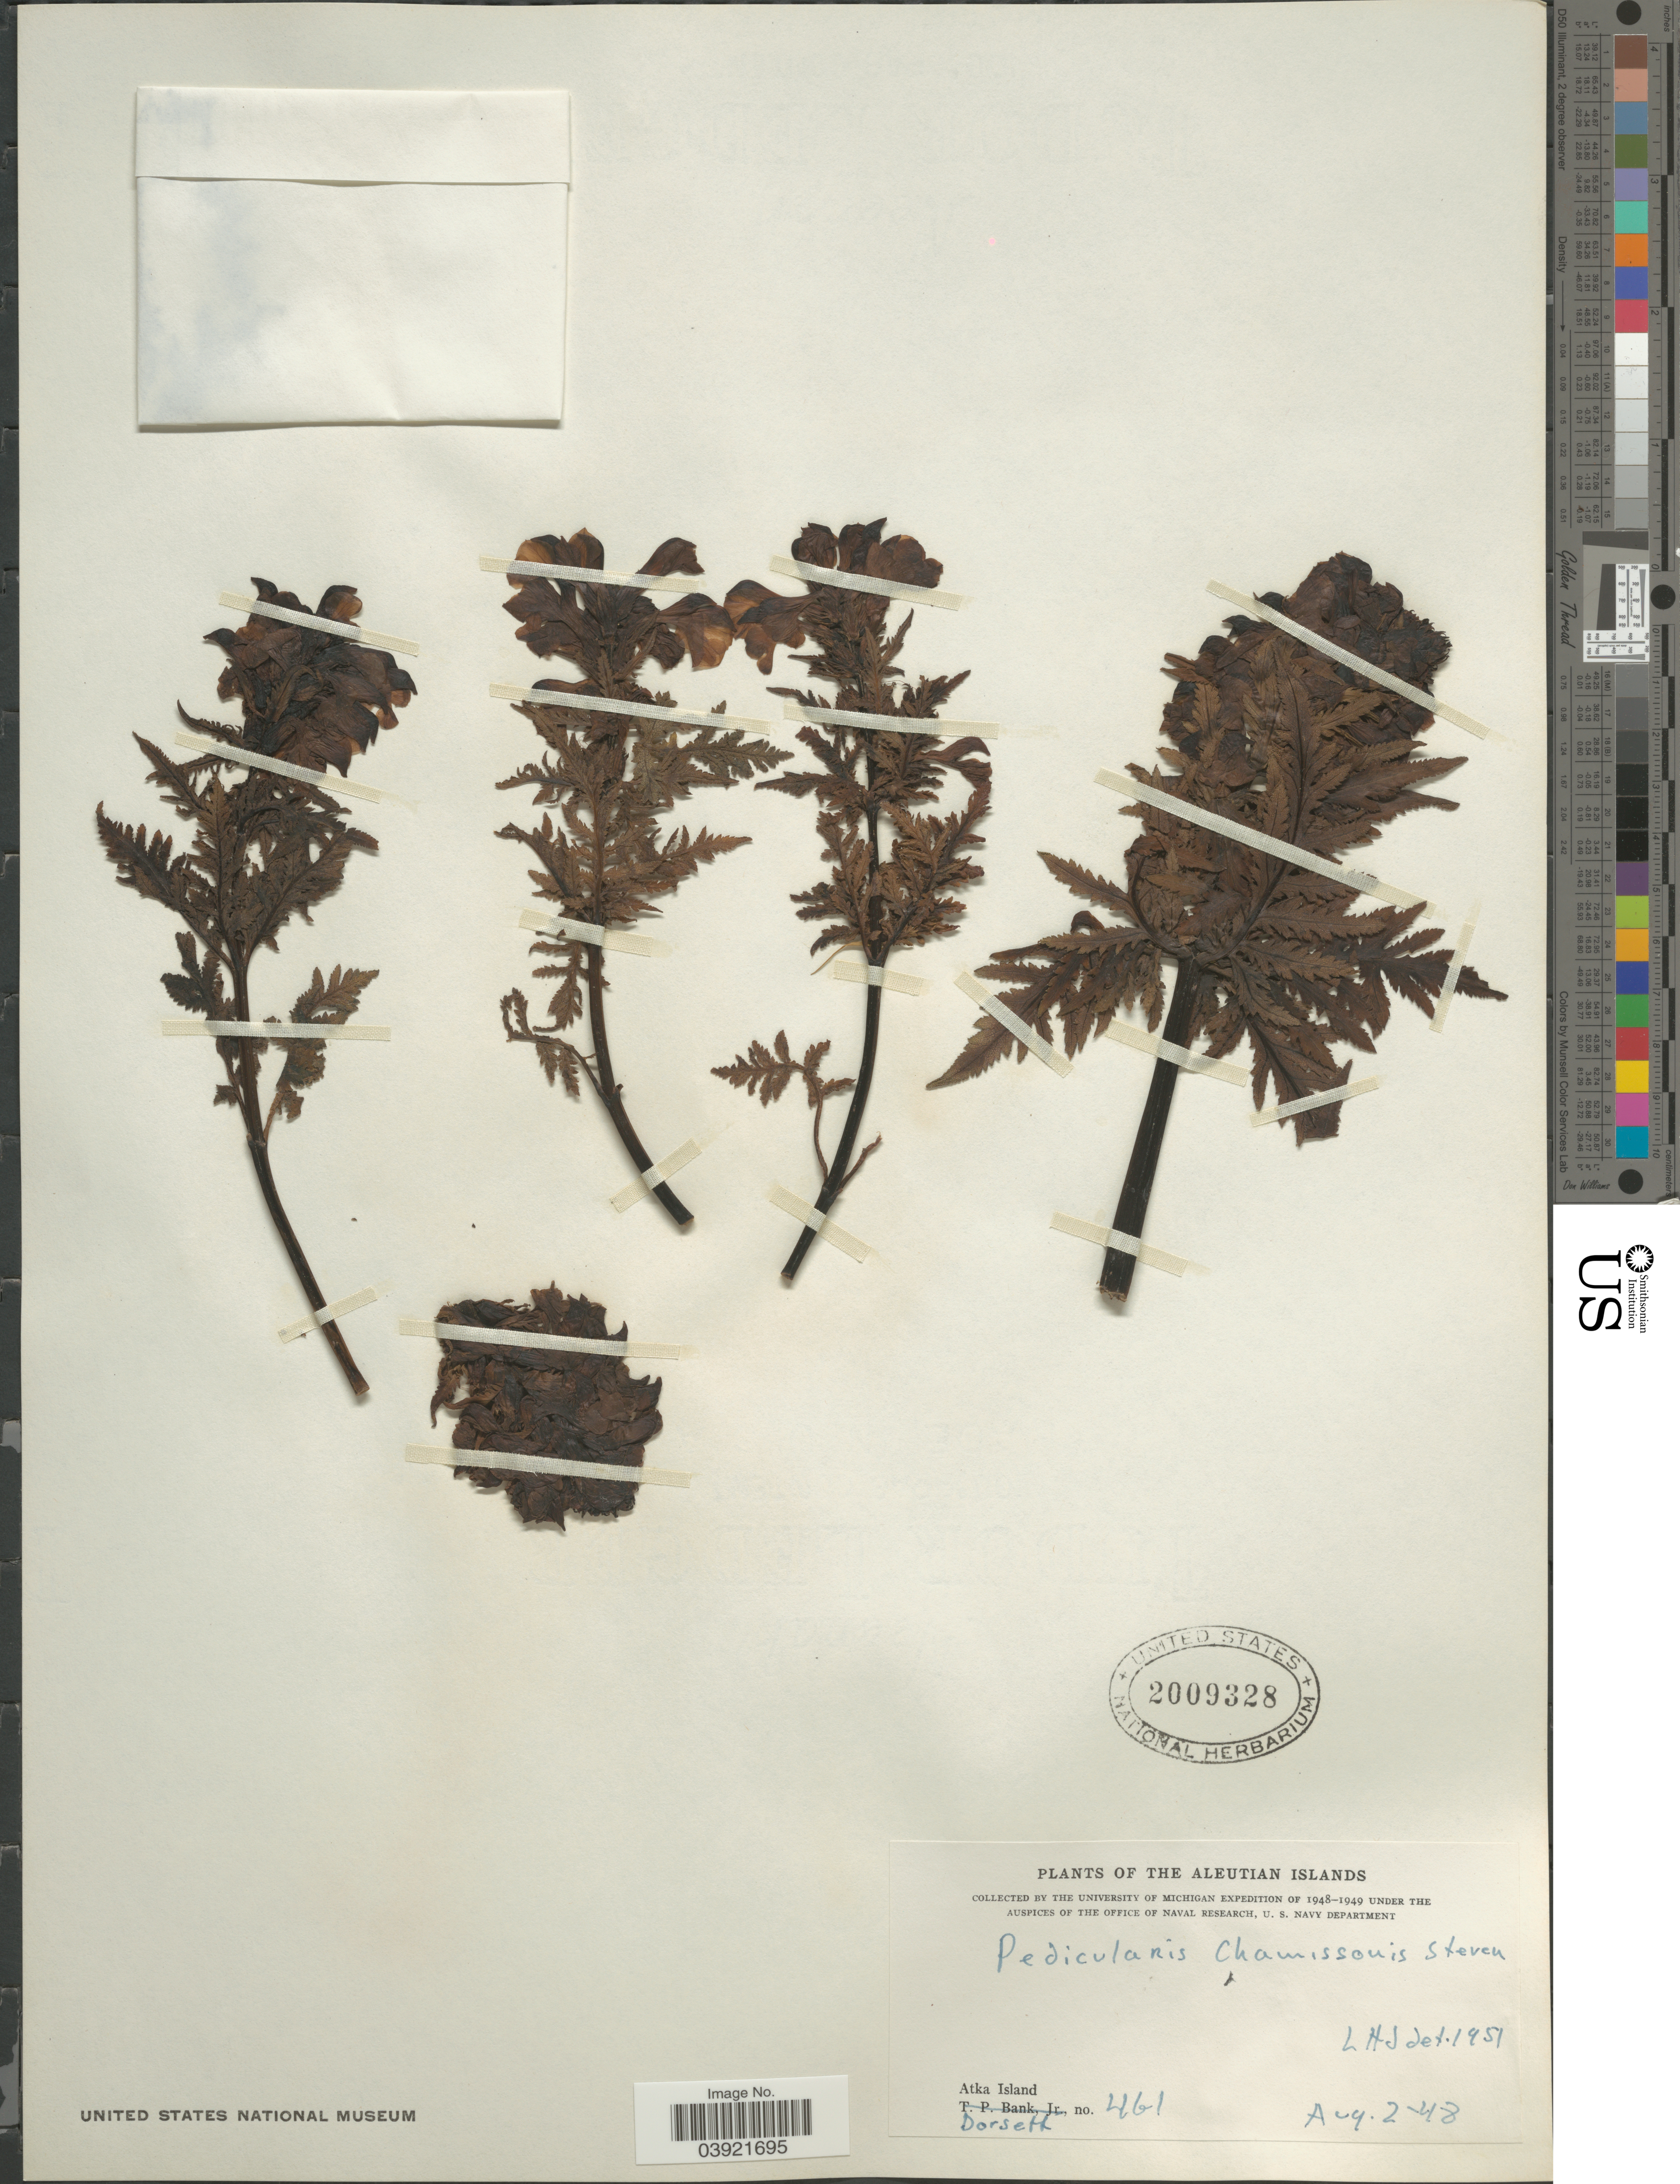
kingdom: Plantae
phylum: Tracheophyta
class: Magnoliopsida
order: Lamiales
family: Orobanchaceae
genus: Pedicularis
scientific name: Pedicularis chamissonis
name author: Steven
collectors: -- Dorsett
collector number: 461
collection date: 1948-08-02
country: United States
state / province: Alaska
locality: The Aleutian Islands. Atka Island.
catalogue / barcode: US 2009328